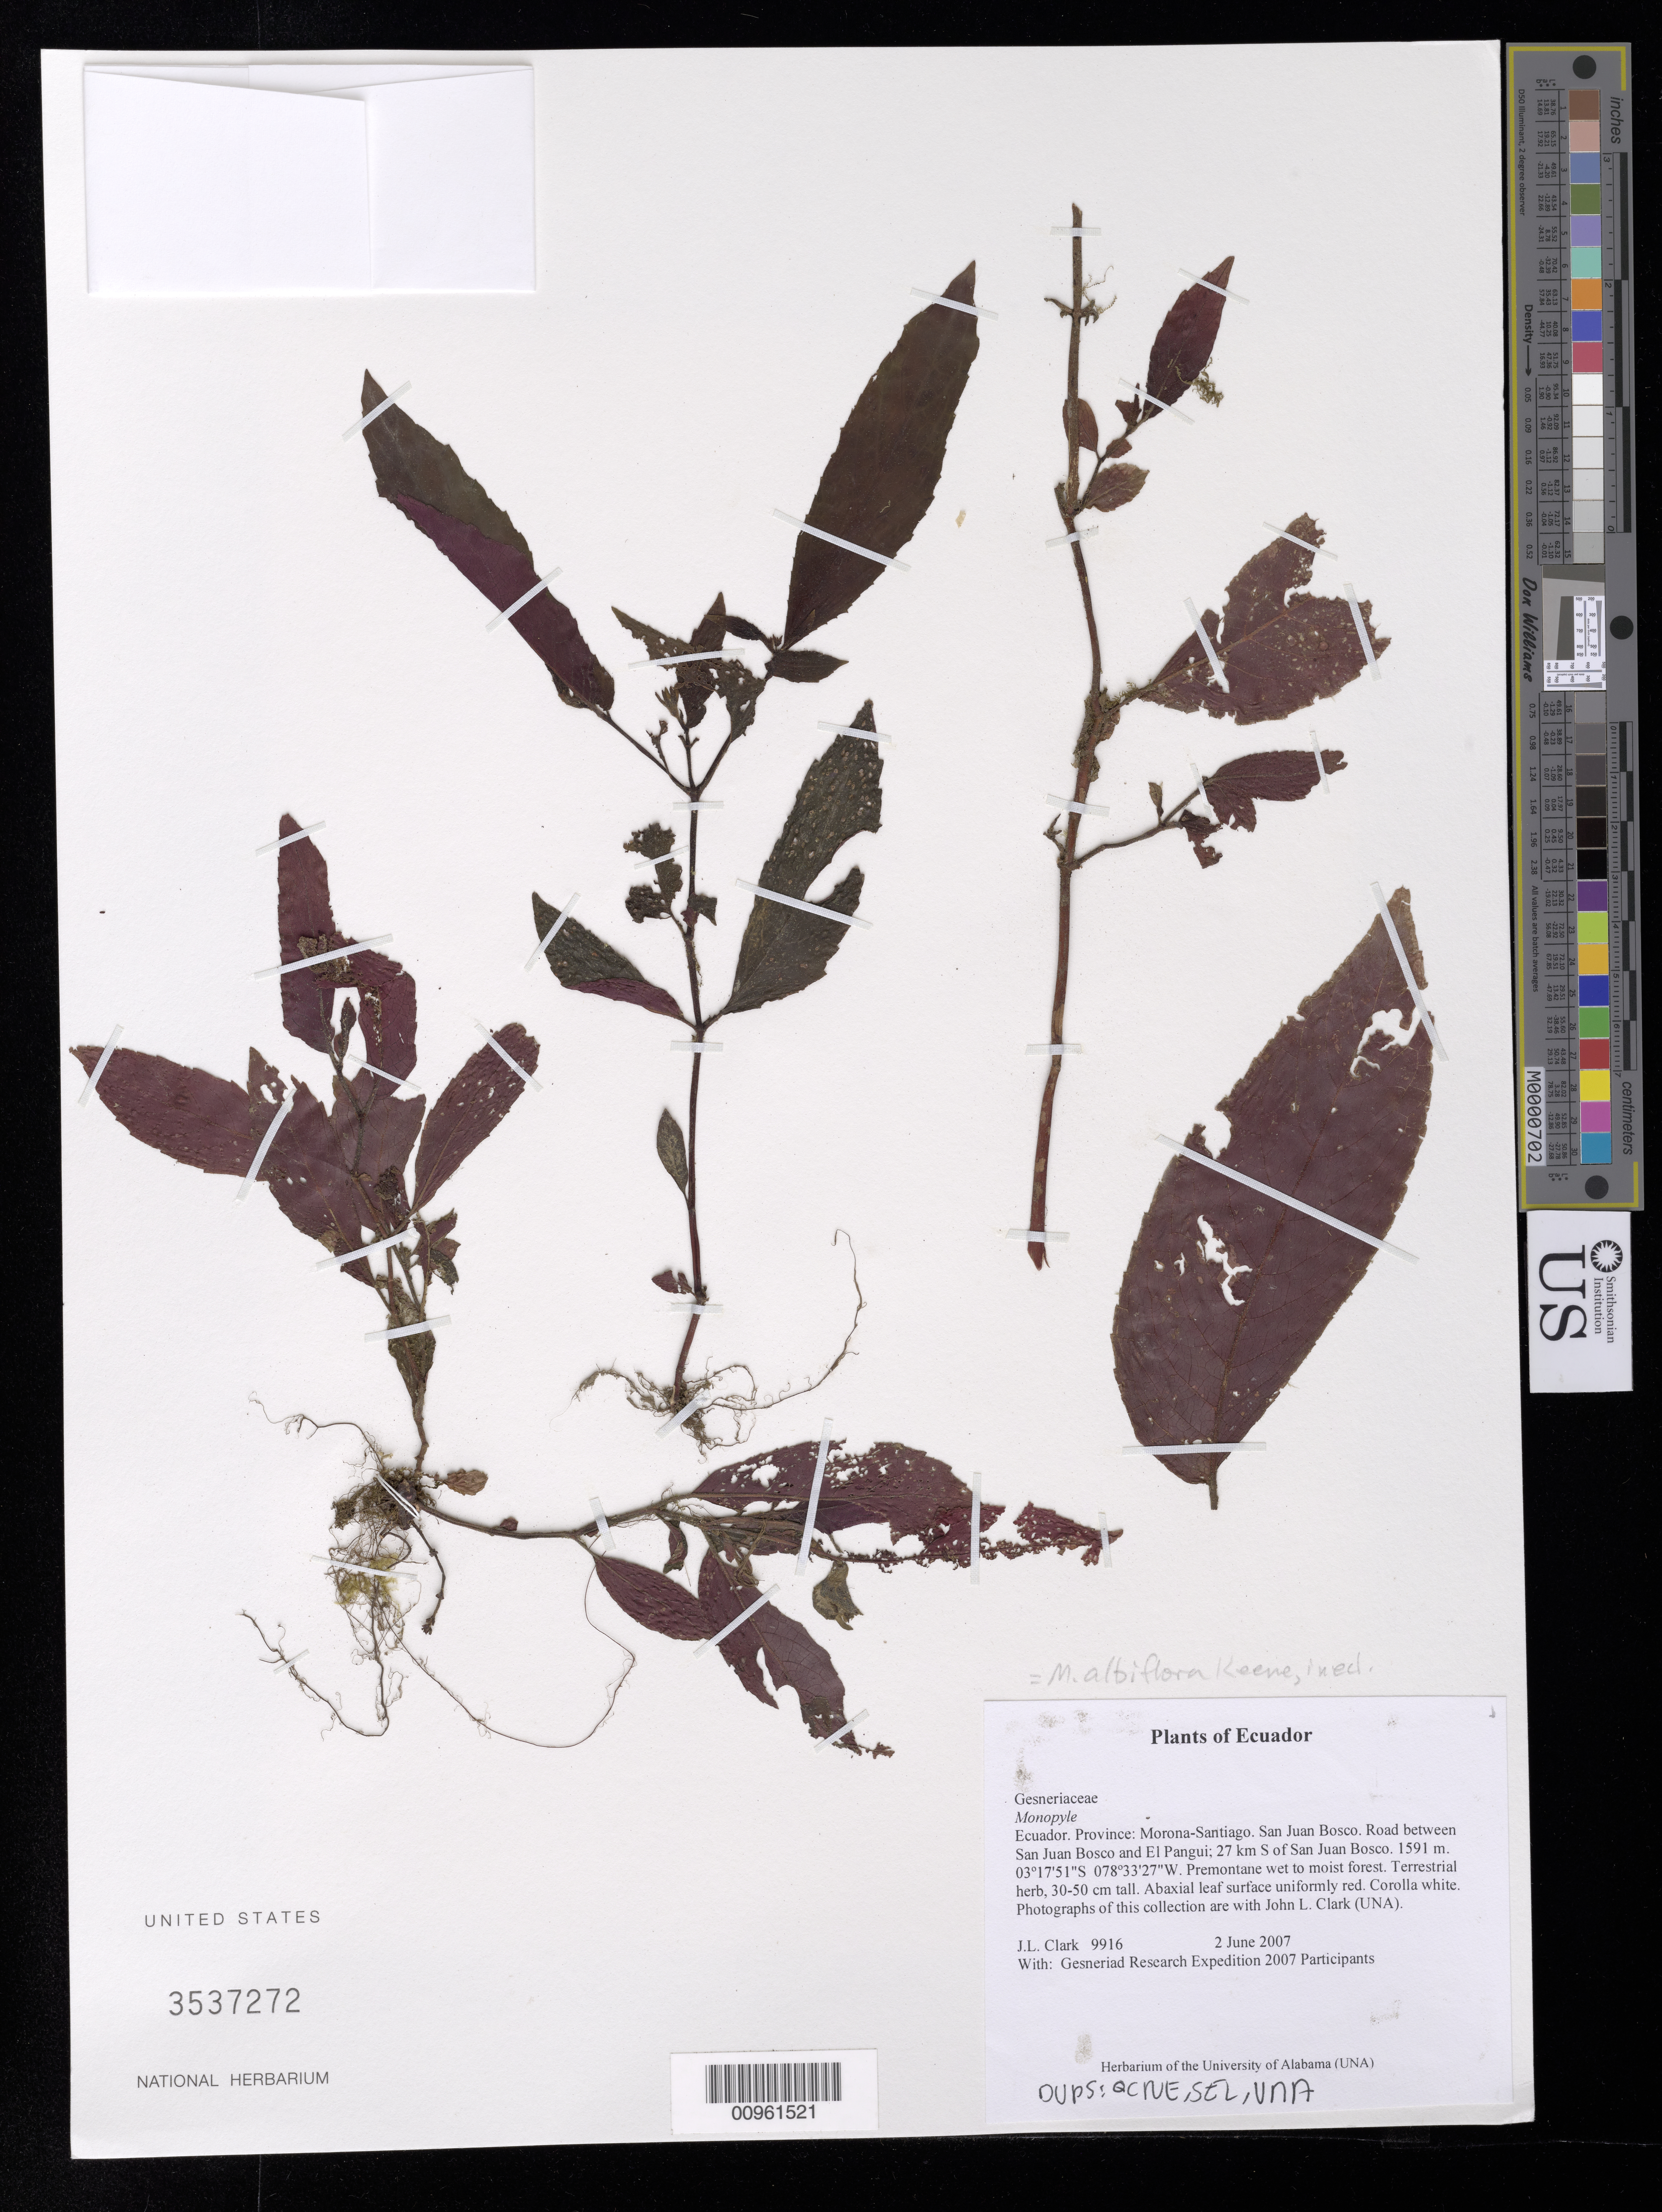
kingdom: Plantae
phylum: Tracheophyta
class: Magnoliopsida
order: Lamiales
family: Gesneriaceae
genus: Monopyle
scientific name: Monopyle sp.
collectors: J. L. Clark & Gesneriad Research Expedition 2007 Participants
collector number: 9916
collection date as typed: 02 Jun 2007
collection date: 2007-06-02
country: Ecuador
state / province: Morona-Santiago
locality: San Juan Bosco. Road between San Juan Bosco and El Pangui; 27 km S of San Juan Bosco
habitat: Premontane wet to moist forest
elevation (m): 1591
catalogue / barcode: US 3537272